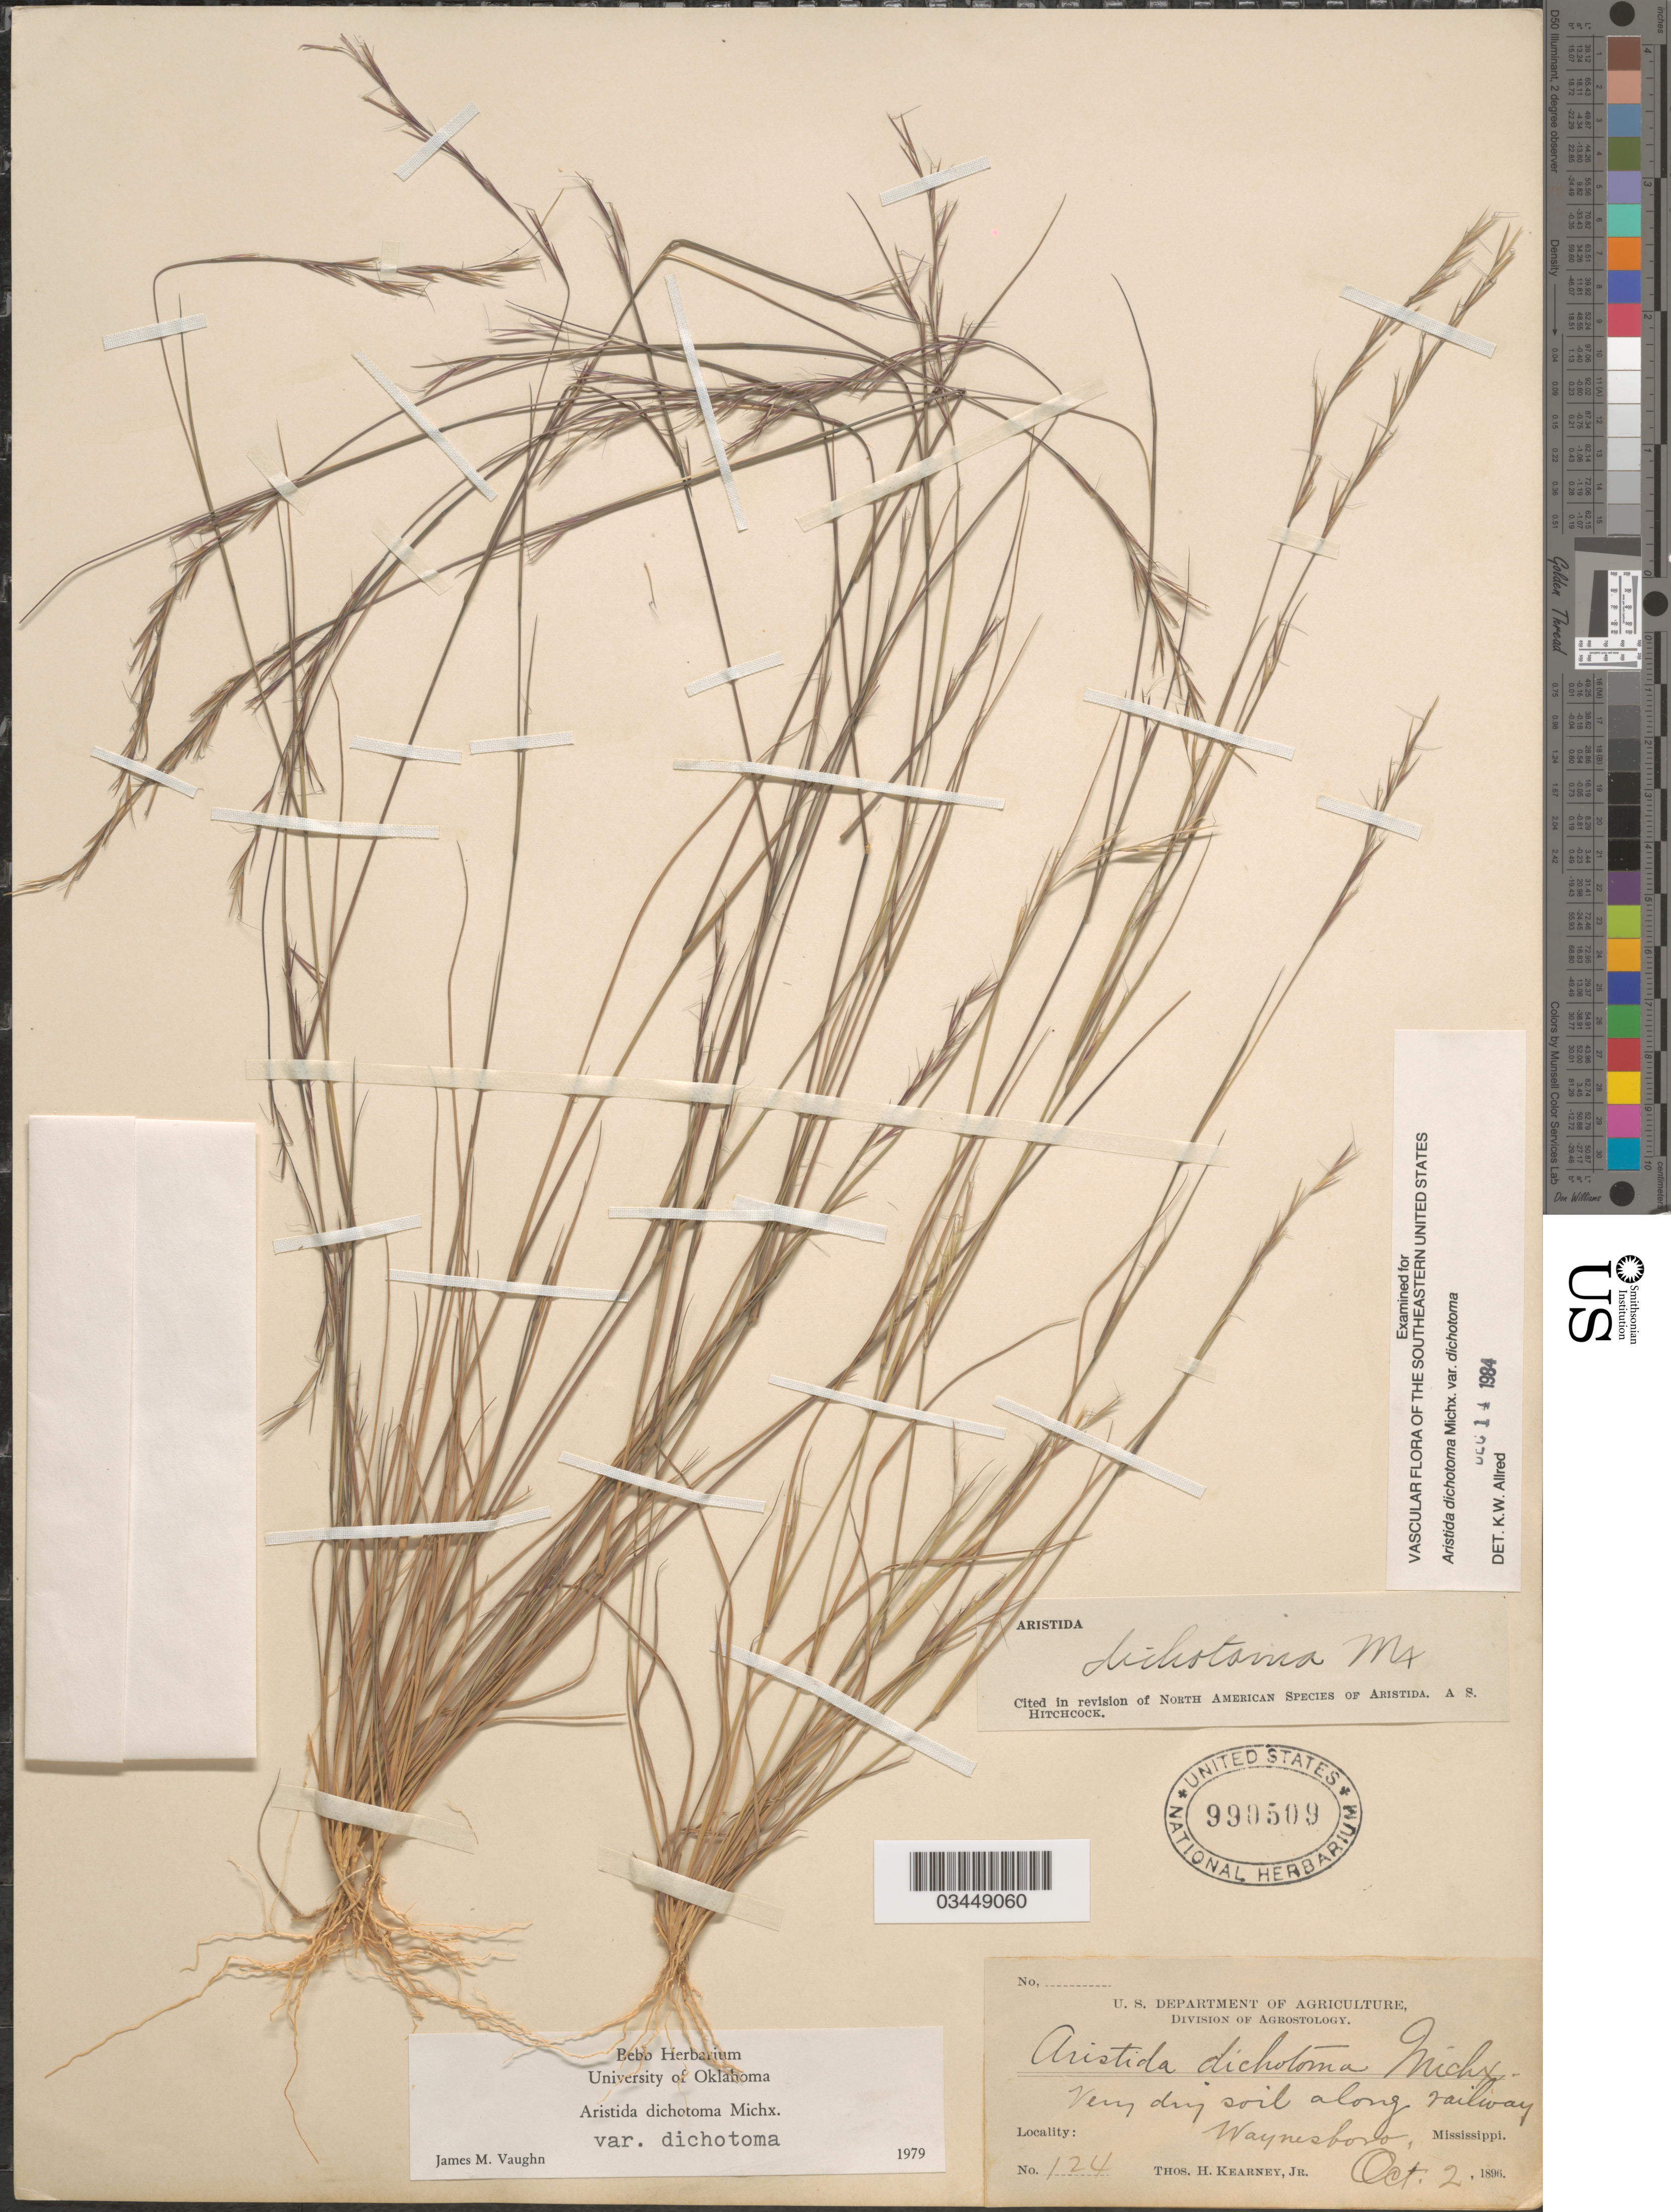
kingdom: Plantae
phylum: Tracheophyta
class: Liliopsida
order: Poales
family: Poaceae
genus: Aristida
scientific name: Aristida dichotoma var. dichotoma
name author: Michx.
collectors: T. H. Kearney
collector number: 124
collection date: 1896-10-02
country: United States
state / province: Mississippi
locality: Very dry soil along railway. Waynesboro.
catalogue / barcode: US 990509